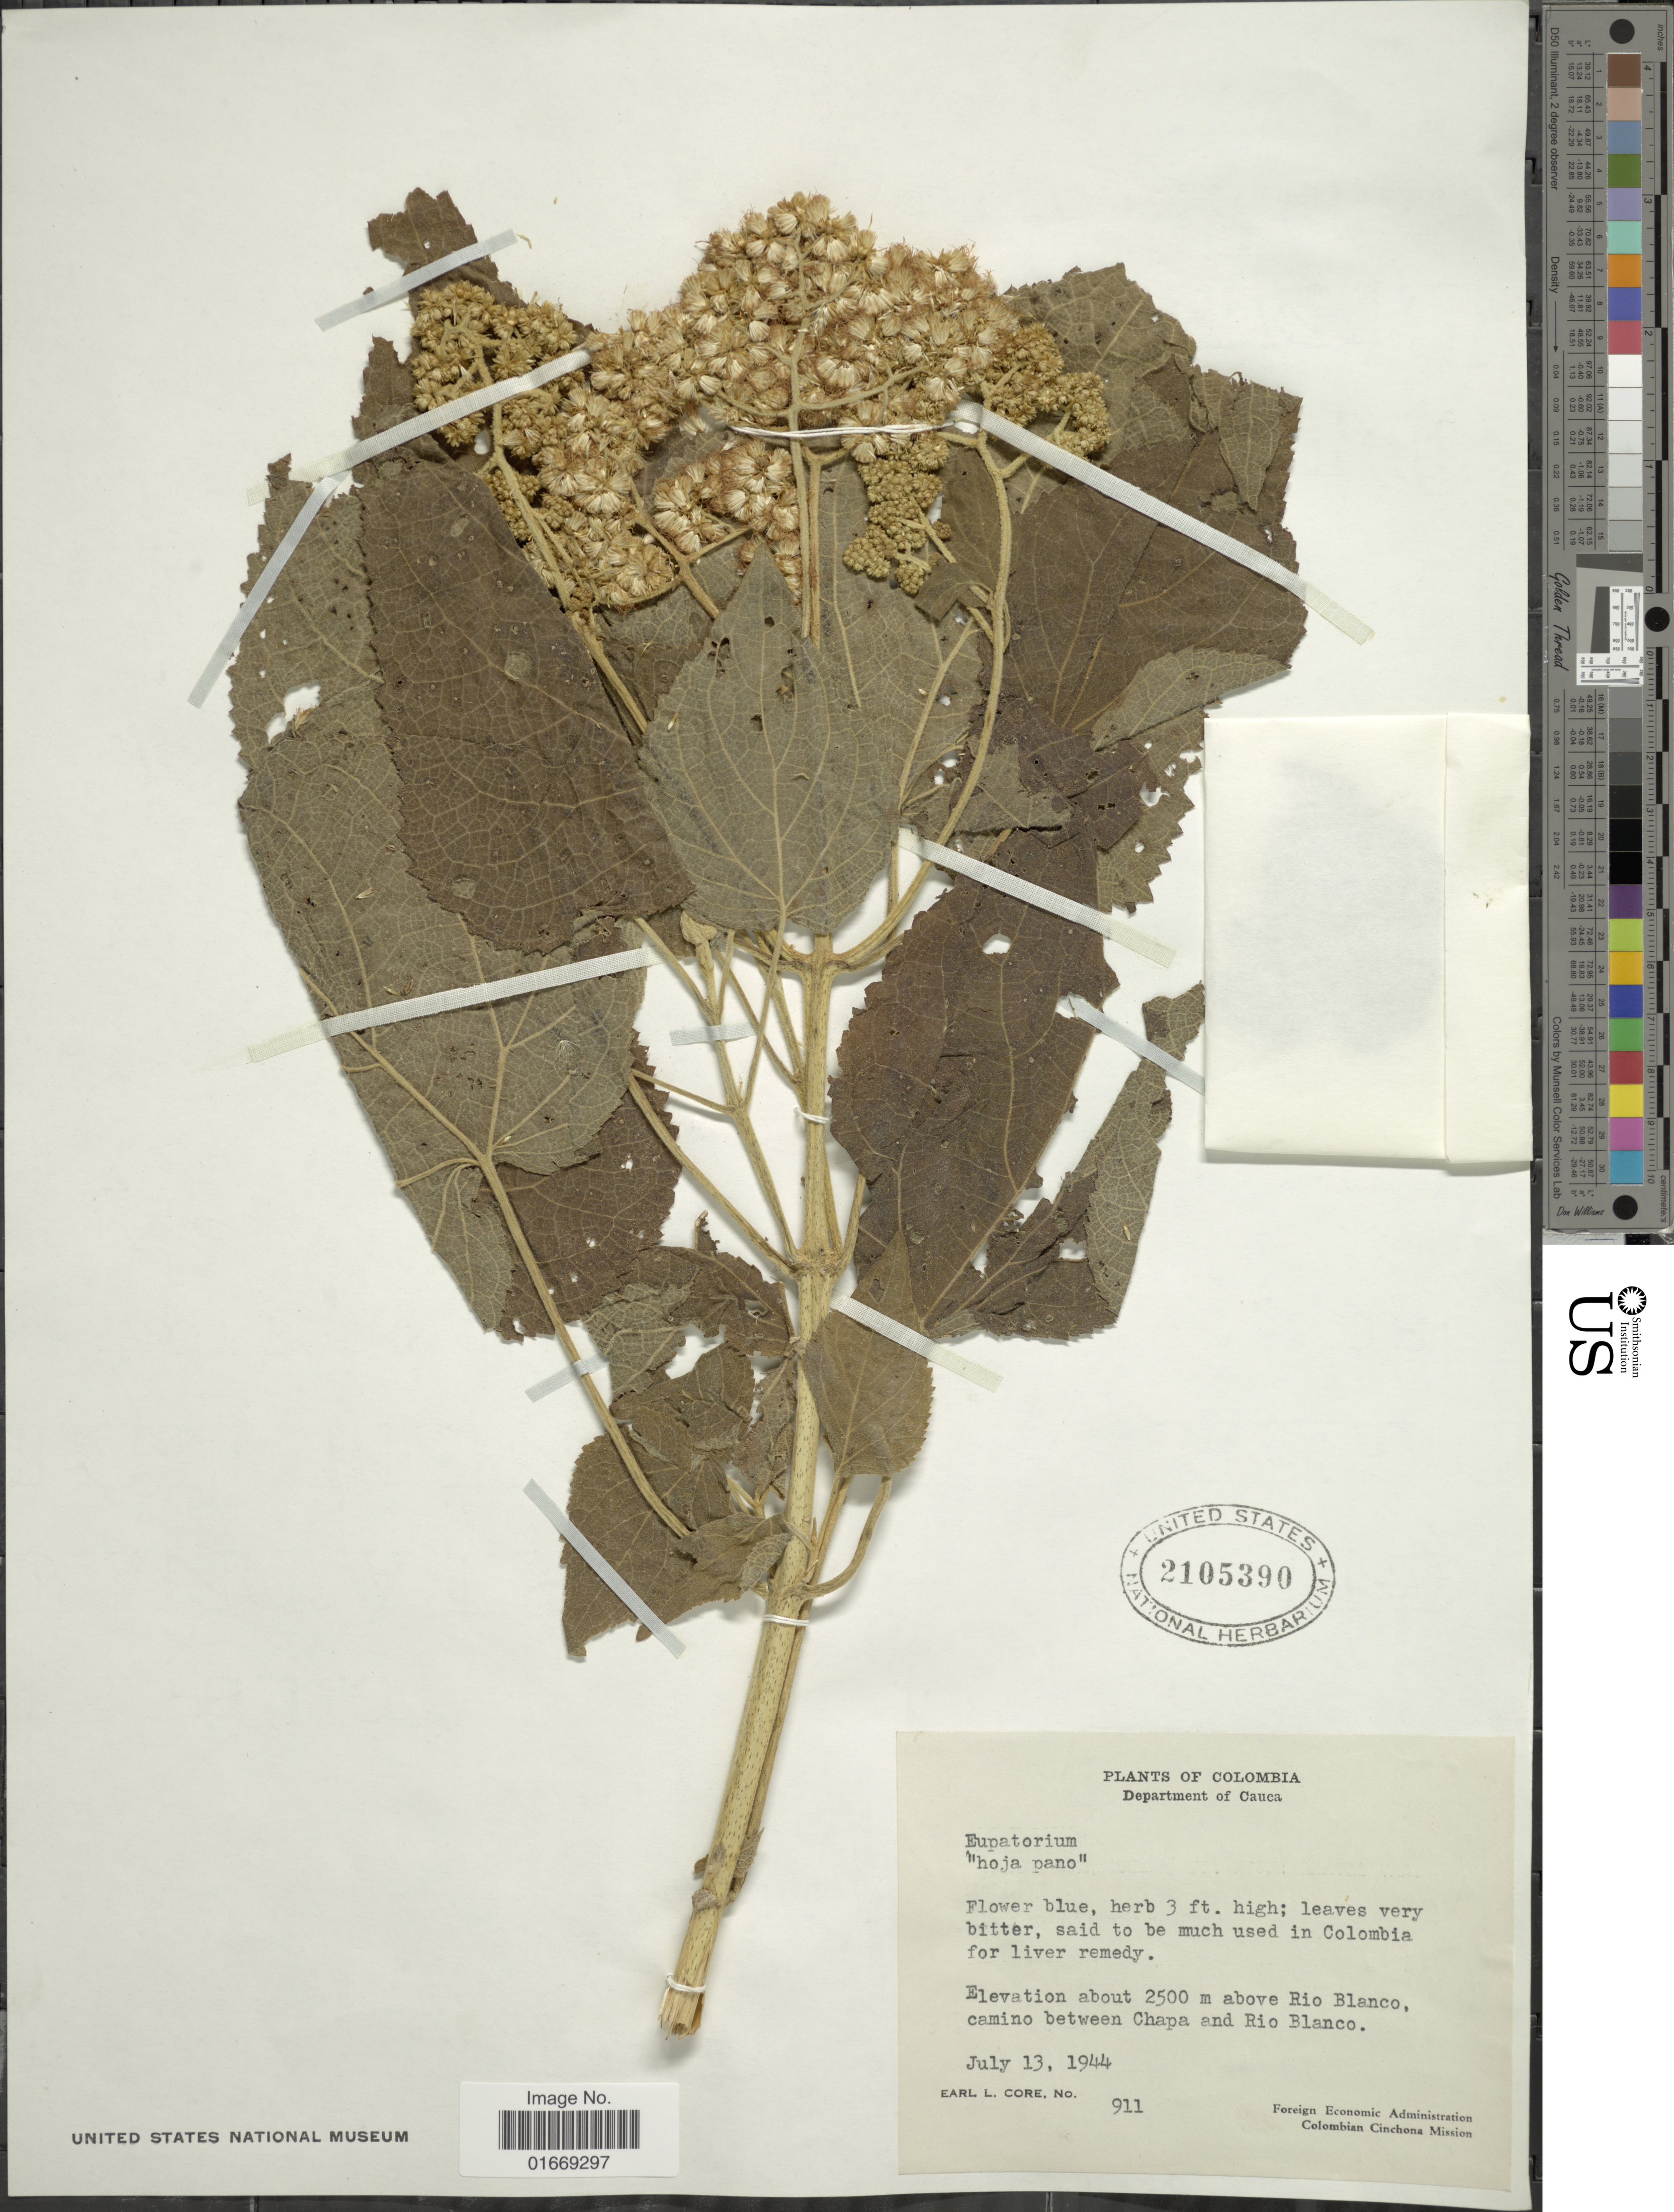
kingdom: Plantae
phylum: Tracheophyta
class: Magnoliopsida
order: Asterales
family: Asteraceae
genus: Hebeclinium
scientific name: Hebeclinium tetragonum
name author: Benth.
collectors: E. L. Core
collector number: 911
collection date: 1944-07-13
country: Colombia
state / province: Cauca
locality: Department of Cauca. Above Rio Blanco, camino between Chapa and Rio Blanco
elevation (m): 2500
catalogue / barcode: US 2105390